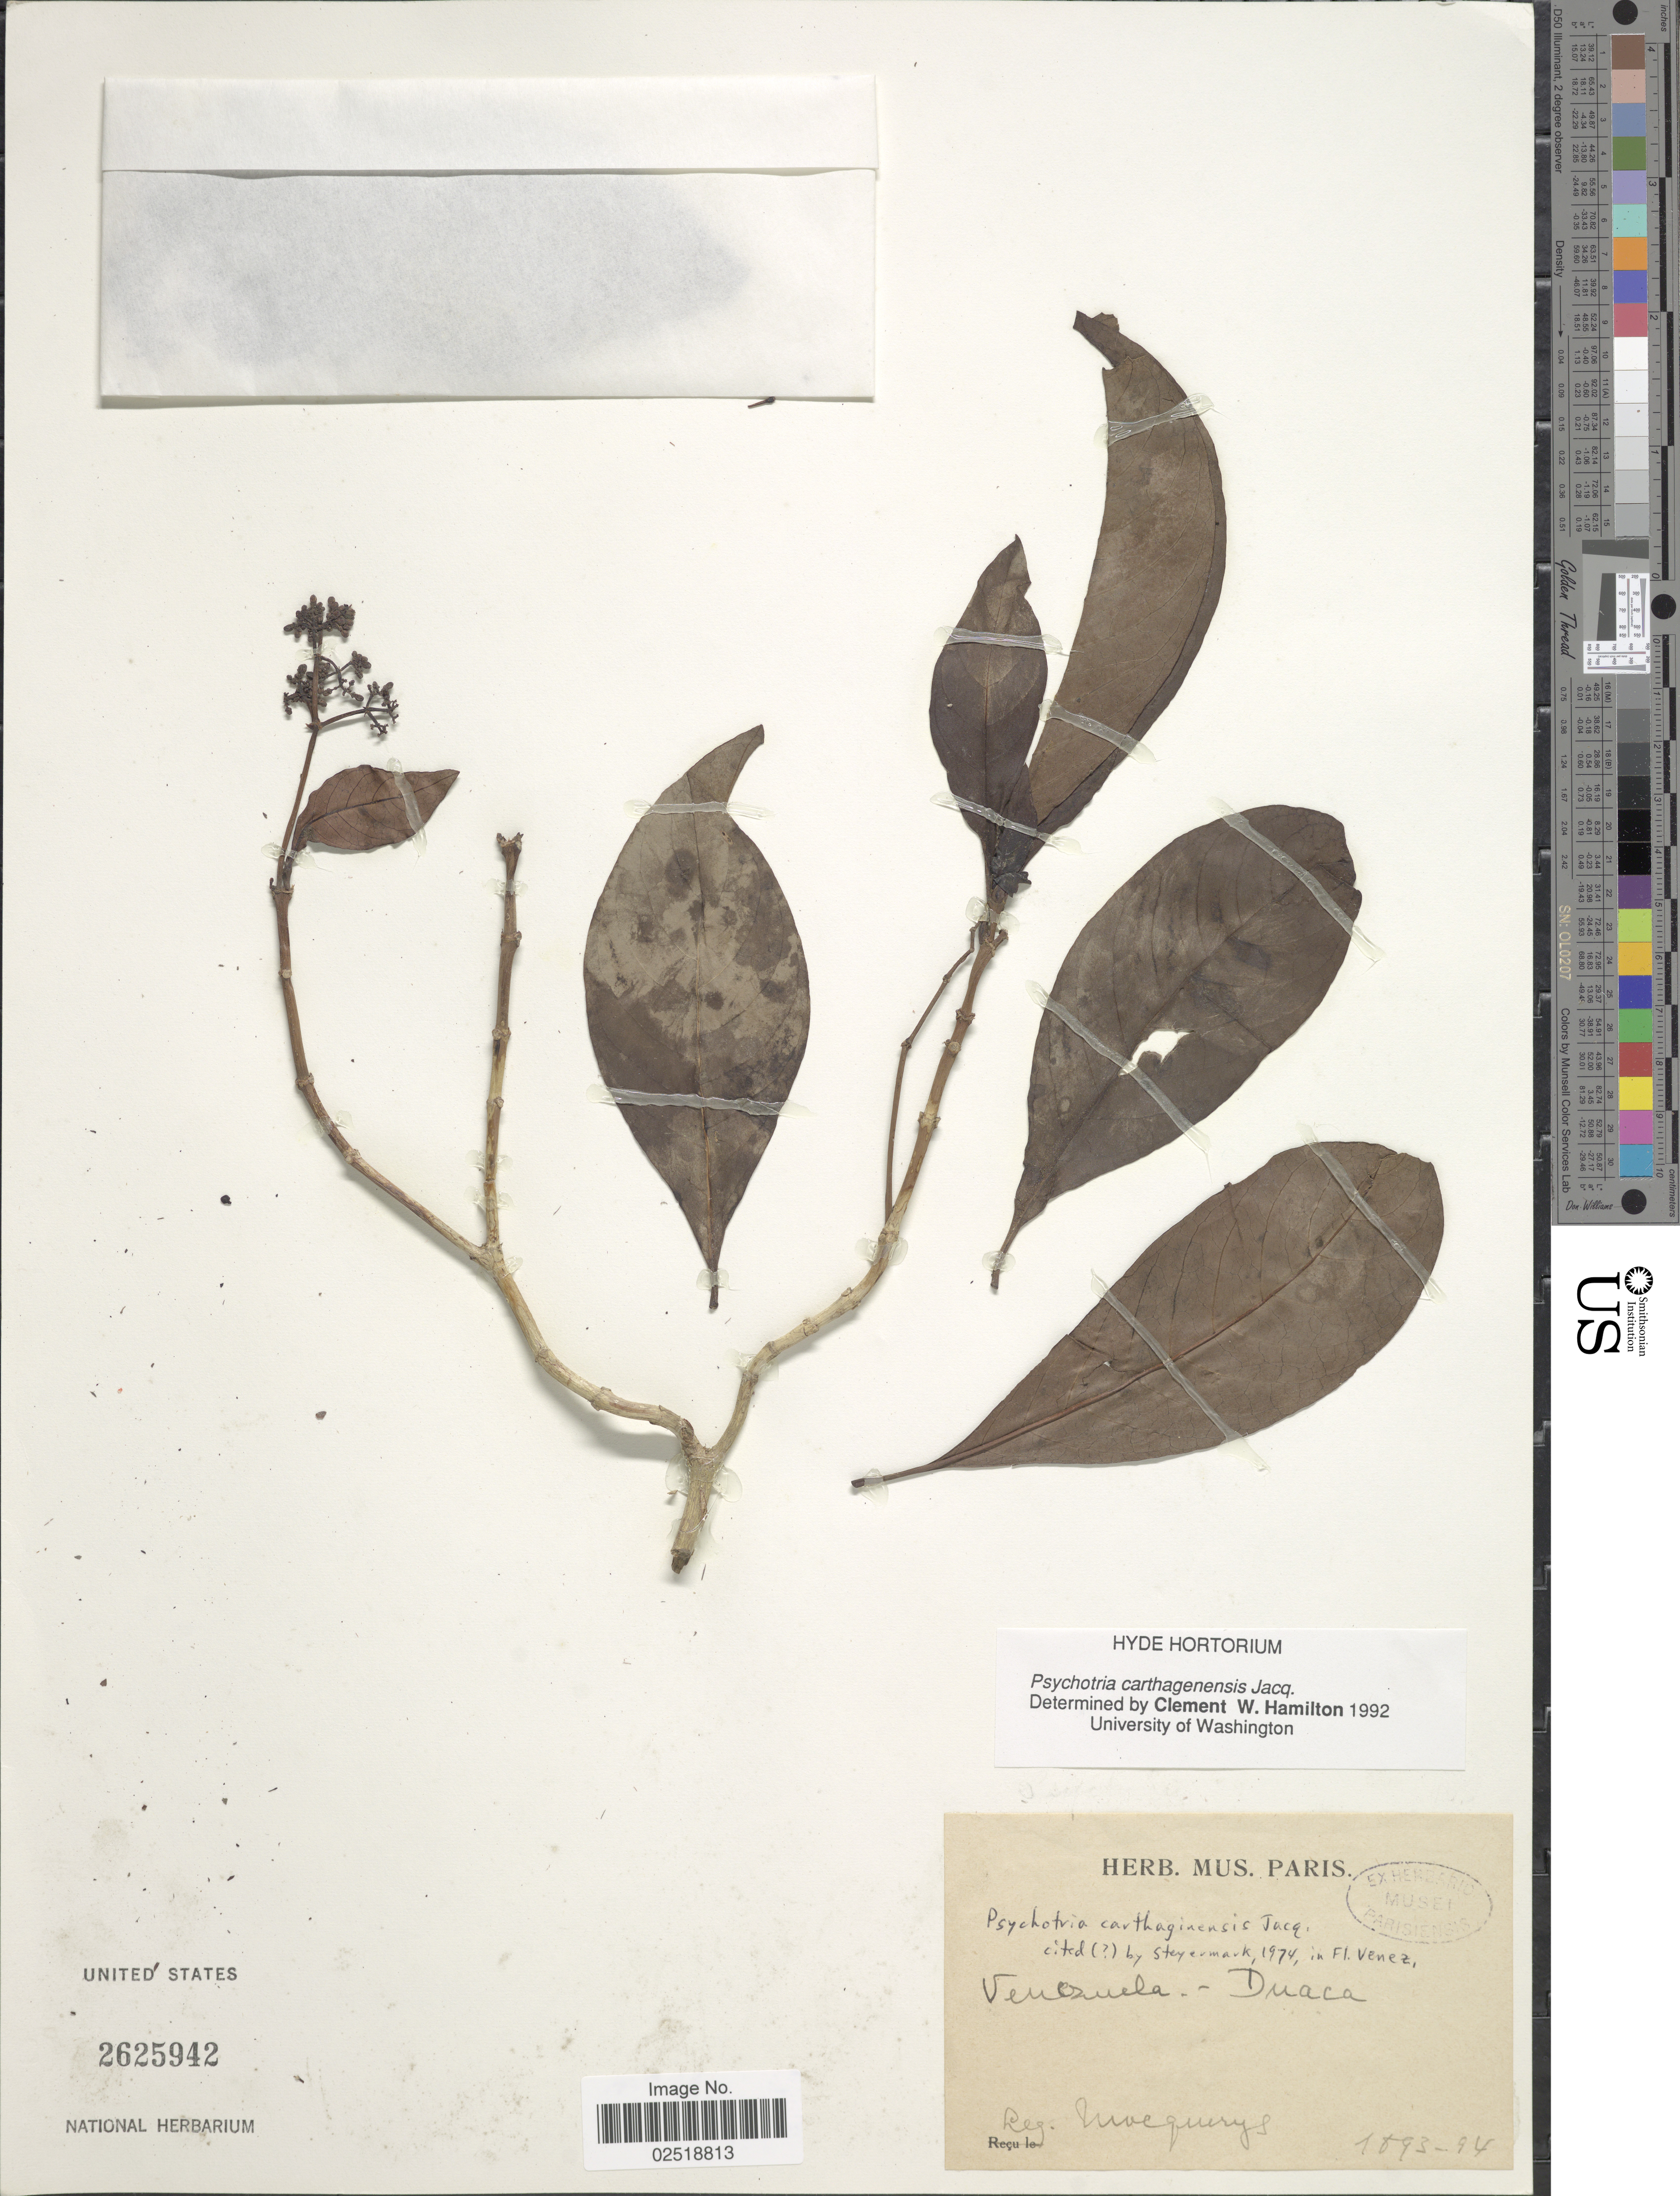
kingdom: Plantae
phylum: Tracheophyta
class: Magnoliopsida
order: Gentianales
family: Rubiaceae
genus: Psychotria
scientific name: Psychotria carthagenensis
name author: Jacq.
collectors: A. Mocquerys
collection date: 1893/1894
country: Venezuela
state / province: Lara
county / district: Crespo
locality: Duaca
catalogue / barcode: US 2625942